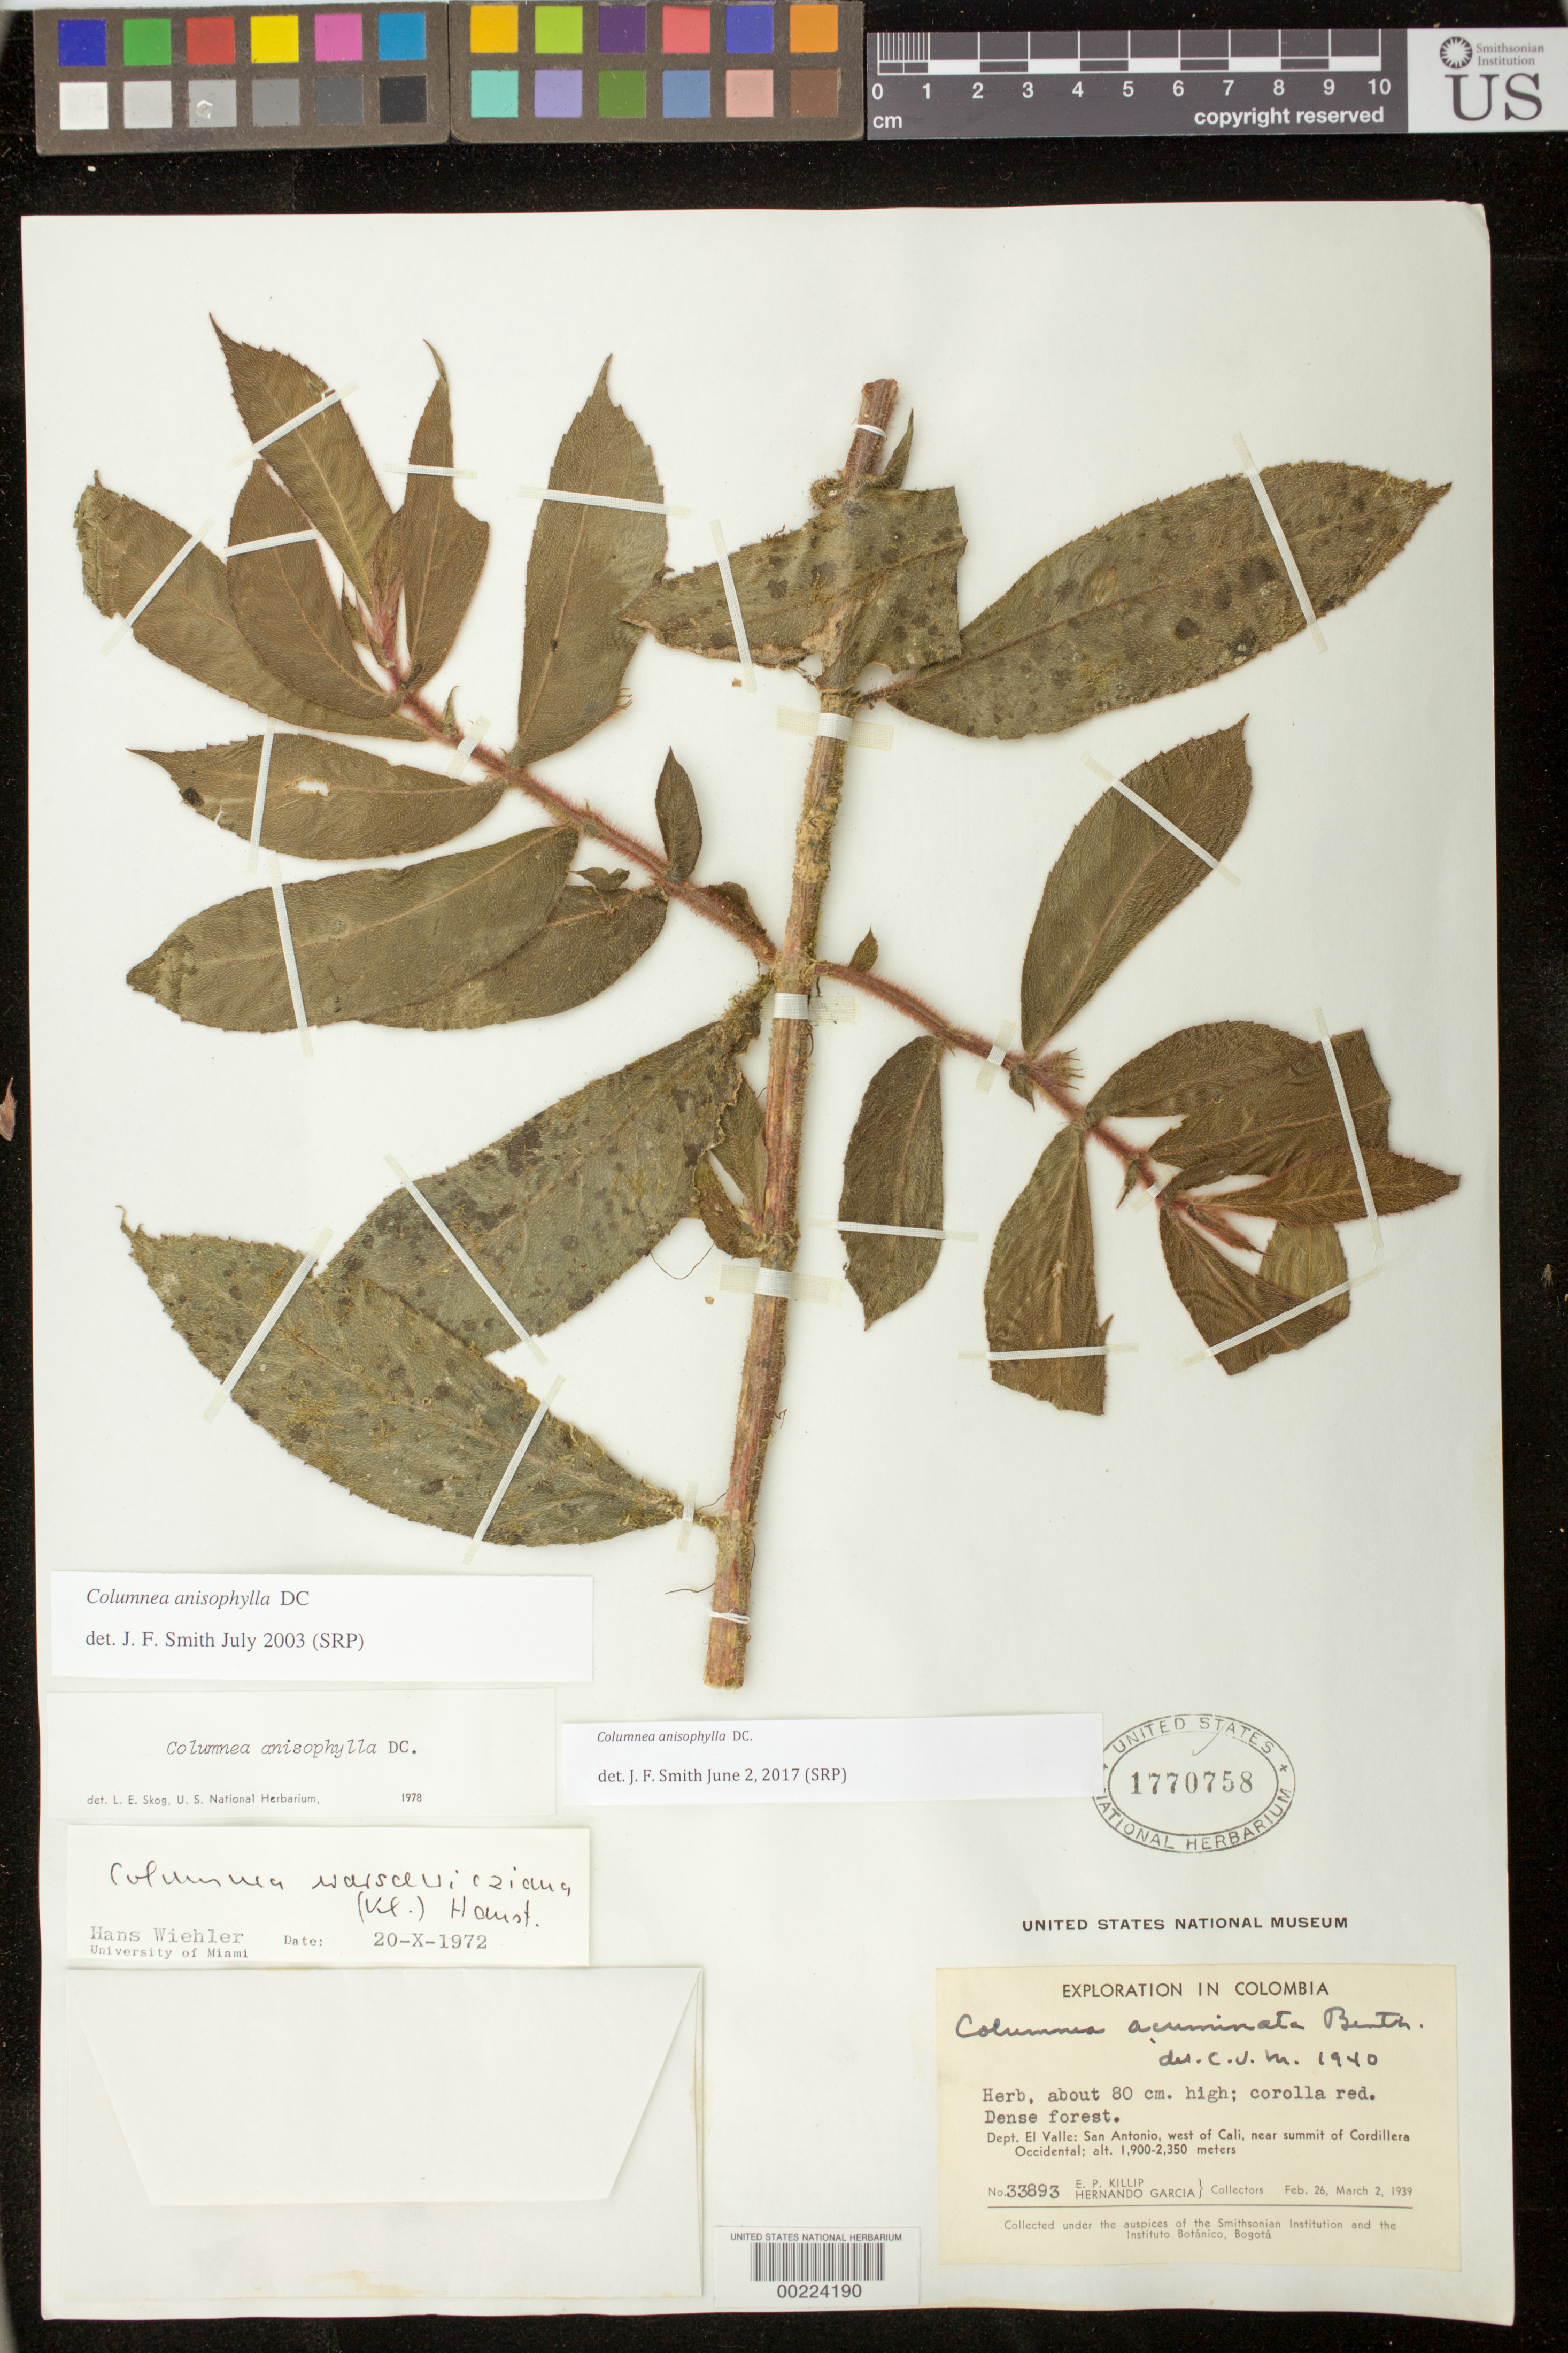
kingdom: Plantae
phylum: Tracheophyta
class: Magnoliopsida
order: Lamiales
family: Gesneriaceae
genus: Columnea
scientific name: Columnea anisophylla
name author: DC.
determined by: Smith, J. F.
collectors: E. P. Killip & H. Garcia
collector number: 33893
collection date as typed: Feb-Mar 1939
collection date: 1939-02/1939-03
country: Colombia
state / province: Valle del Cauca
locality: San Antonio, W of Cali, near summit of Cordillera Occidental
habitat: Dense forest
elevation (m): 1900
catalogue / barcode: US 1770758